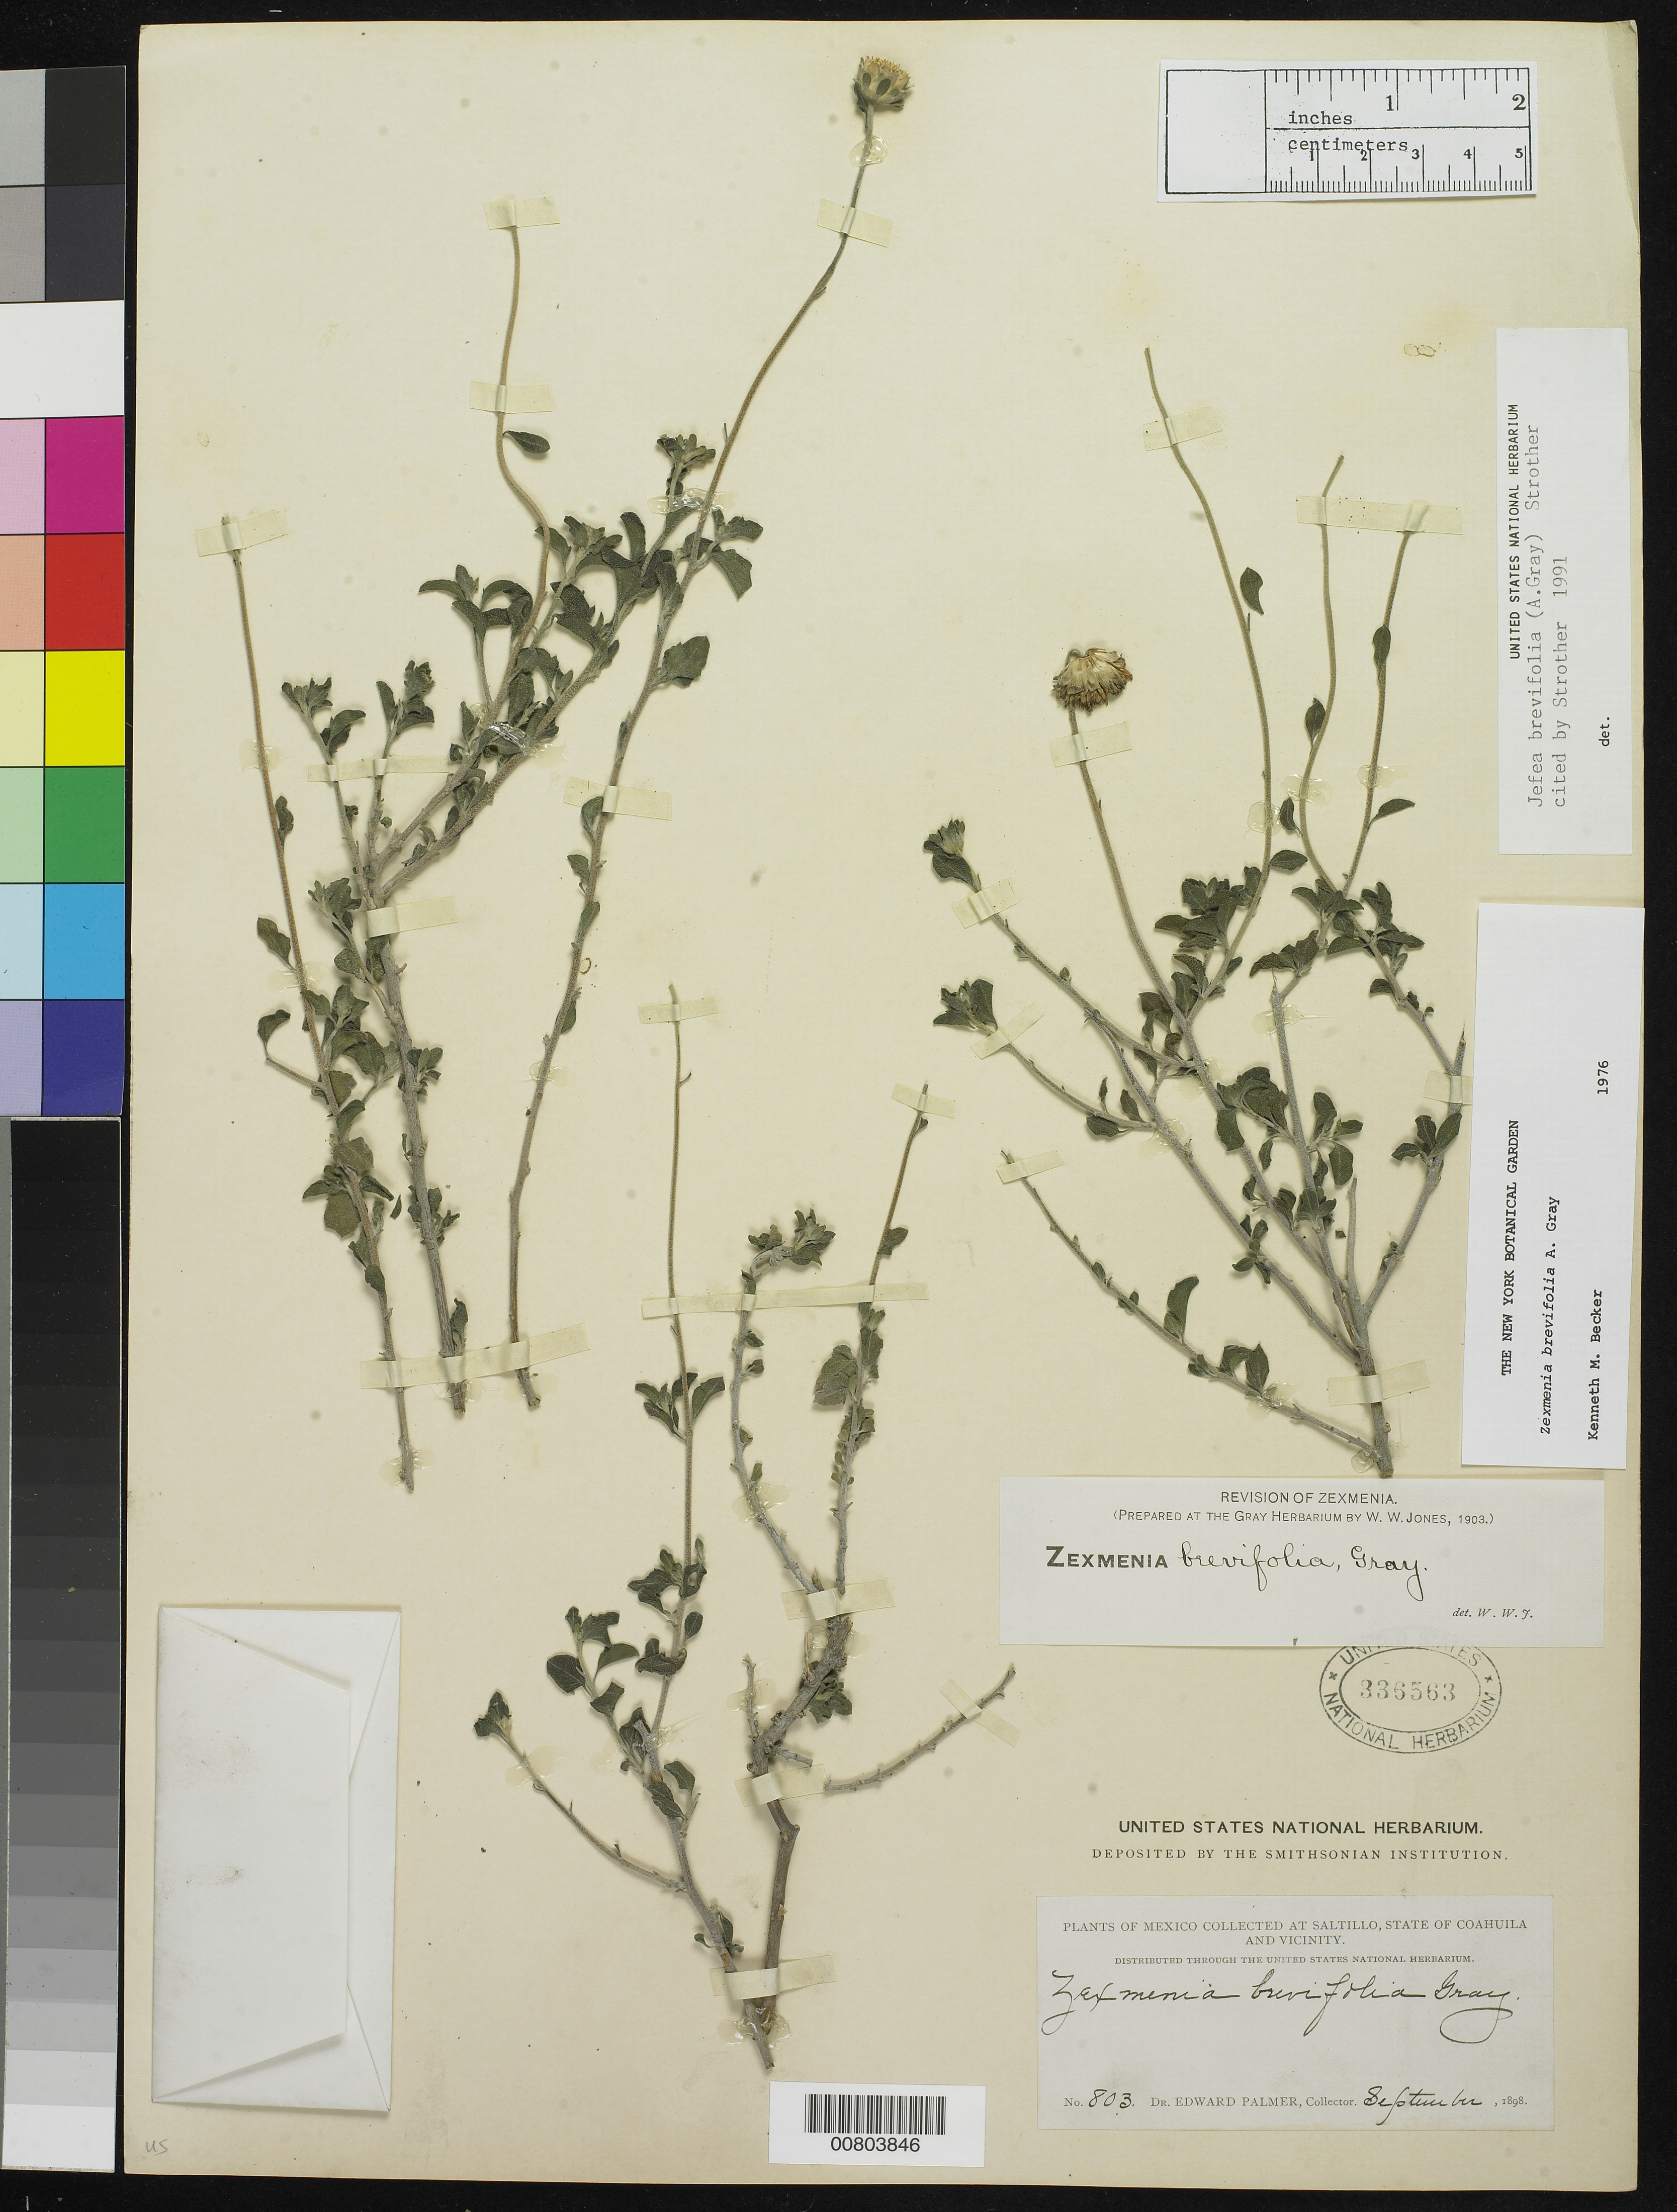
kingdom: Plantae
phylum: Tracheophyta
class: Magnoliopsida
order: Asterales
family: Asteraceae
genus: Jefea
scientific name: Jefea brevifolia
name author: (A. Gray) Strother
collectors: E. Palmer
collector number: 803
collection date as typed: Sep 1898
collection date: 1898-09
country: Mexico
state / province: Coahuila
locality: Saltillo, Coahuila and vicinity.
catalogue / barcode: US 336563